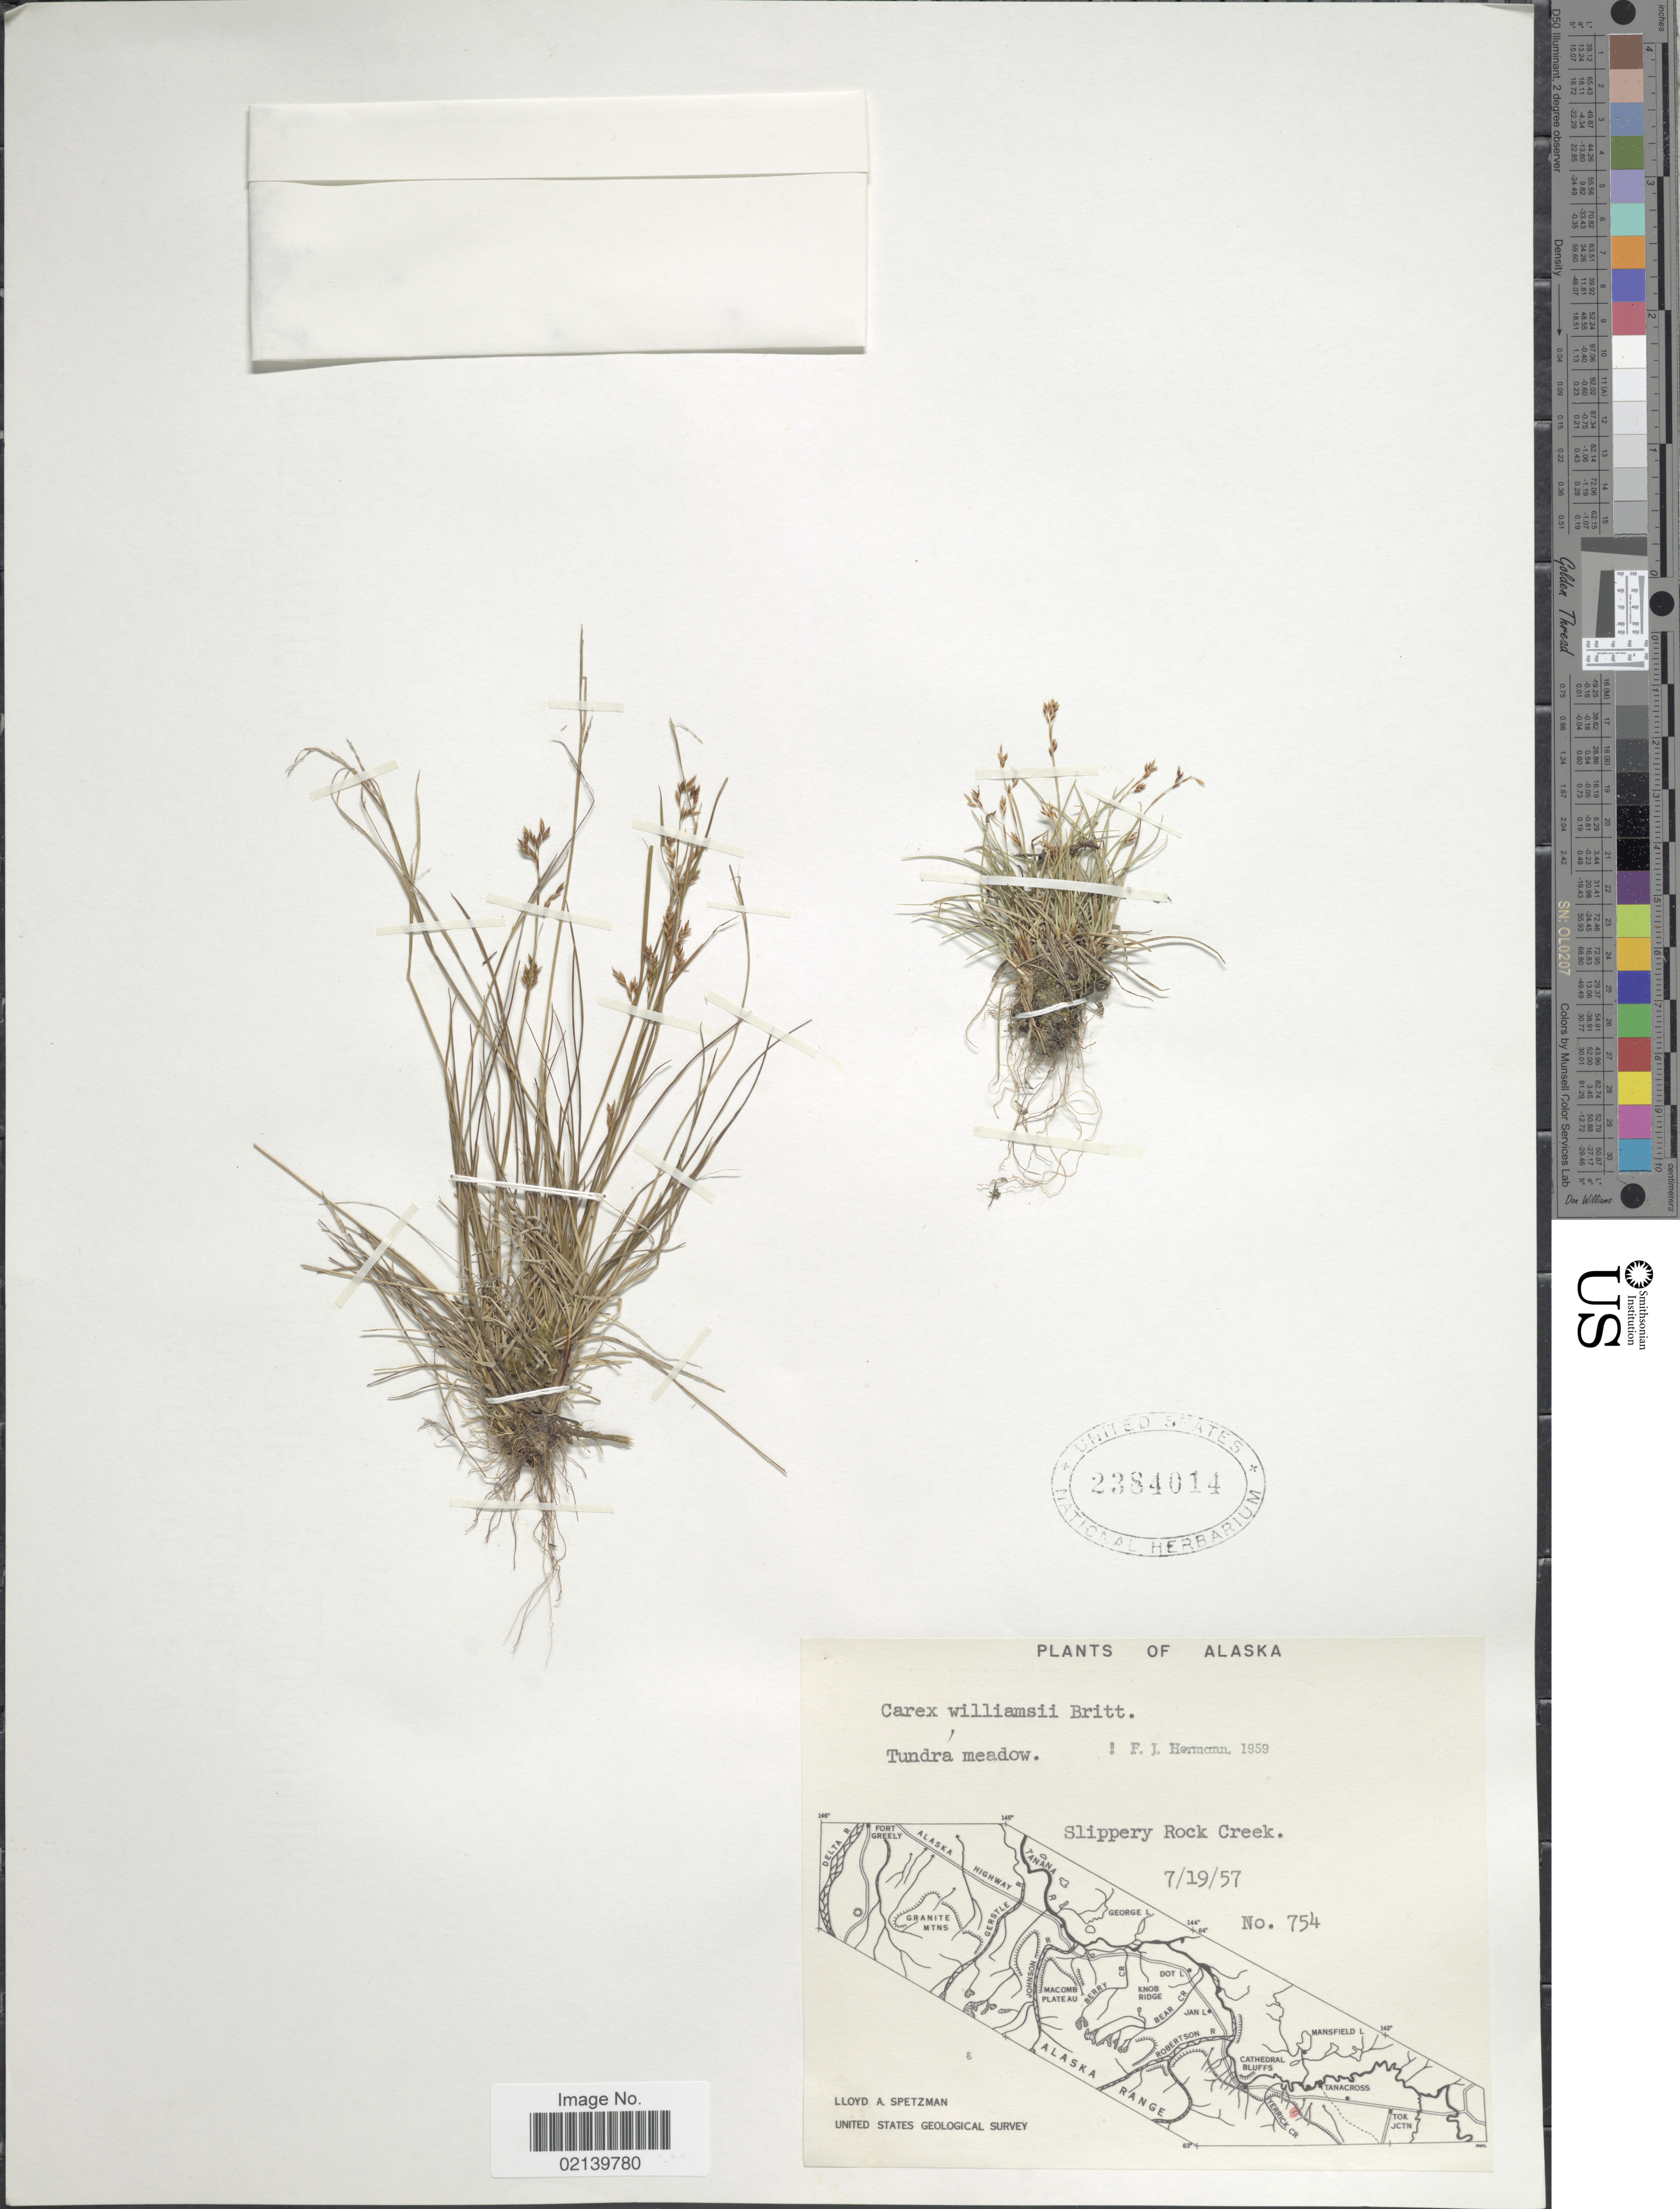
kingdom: Plantae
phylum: Tracheophyta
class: Liliopsida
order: Poales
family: Cyperaceae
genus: Carex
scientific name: Carex williamsii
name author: Britton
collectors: L. Spetzman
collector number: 754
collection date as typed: Transcribed d/m/y: 19/7/57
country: United States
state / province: Alaska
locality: Alaska, Slippery Rock Creek. Tundra meadow.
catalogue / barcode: US 2384014